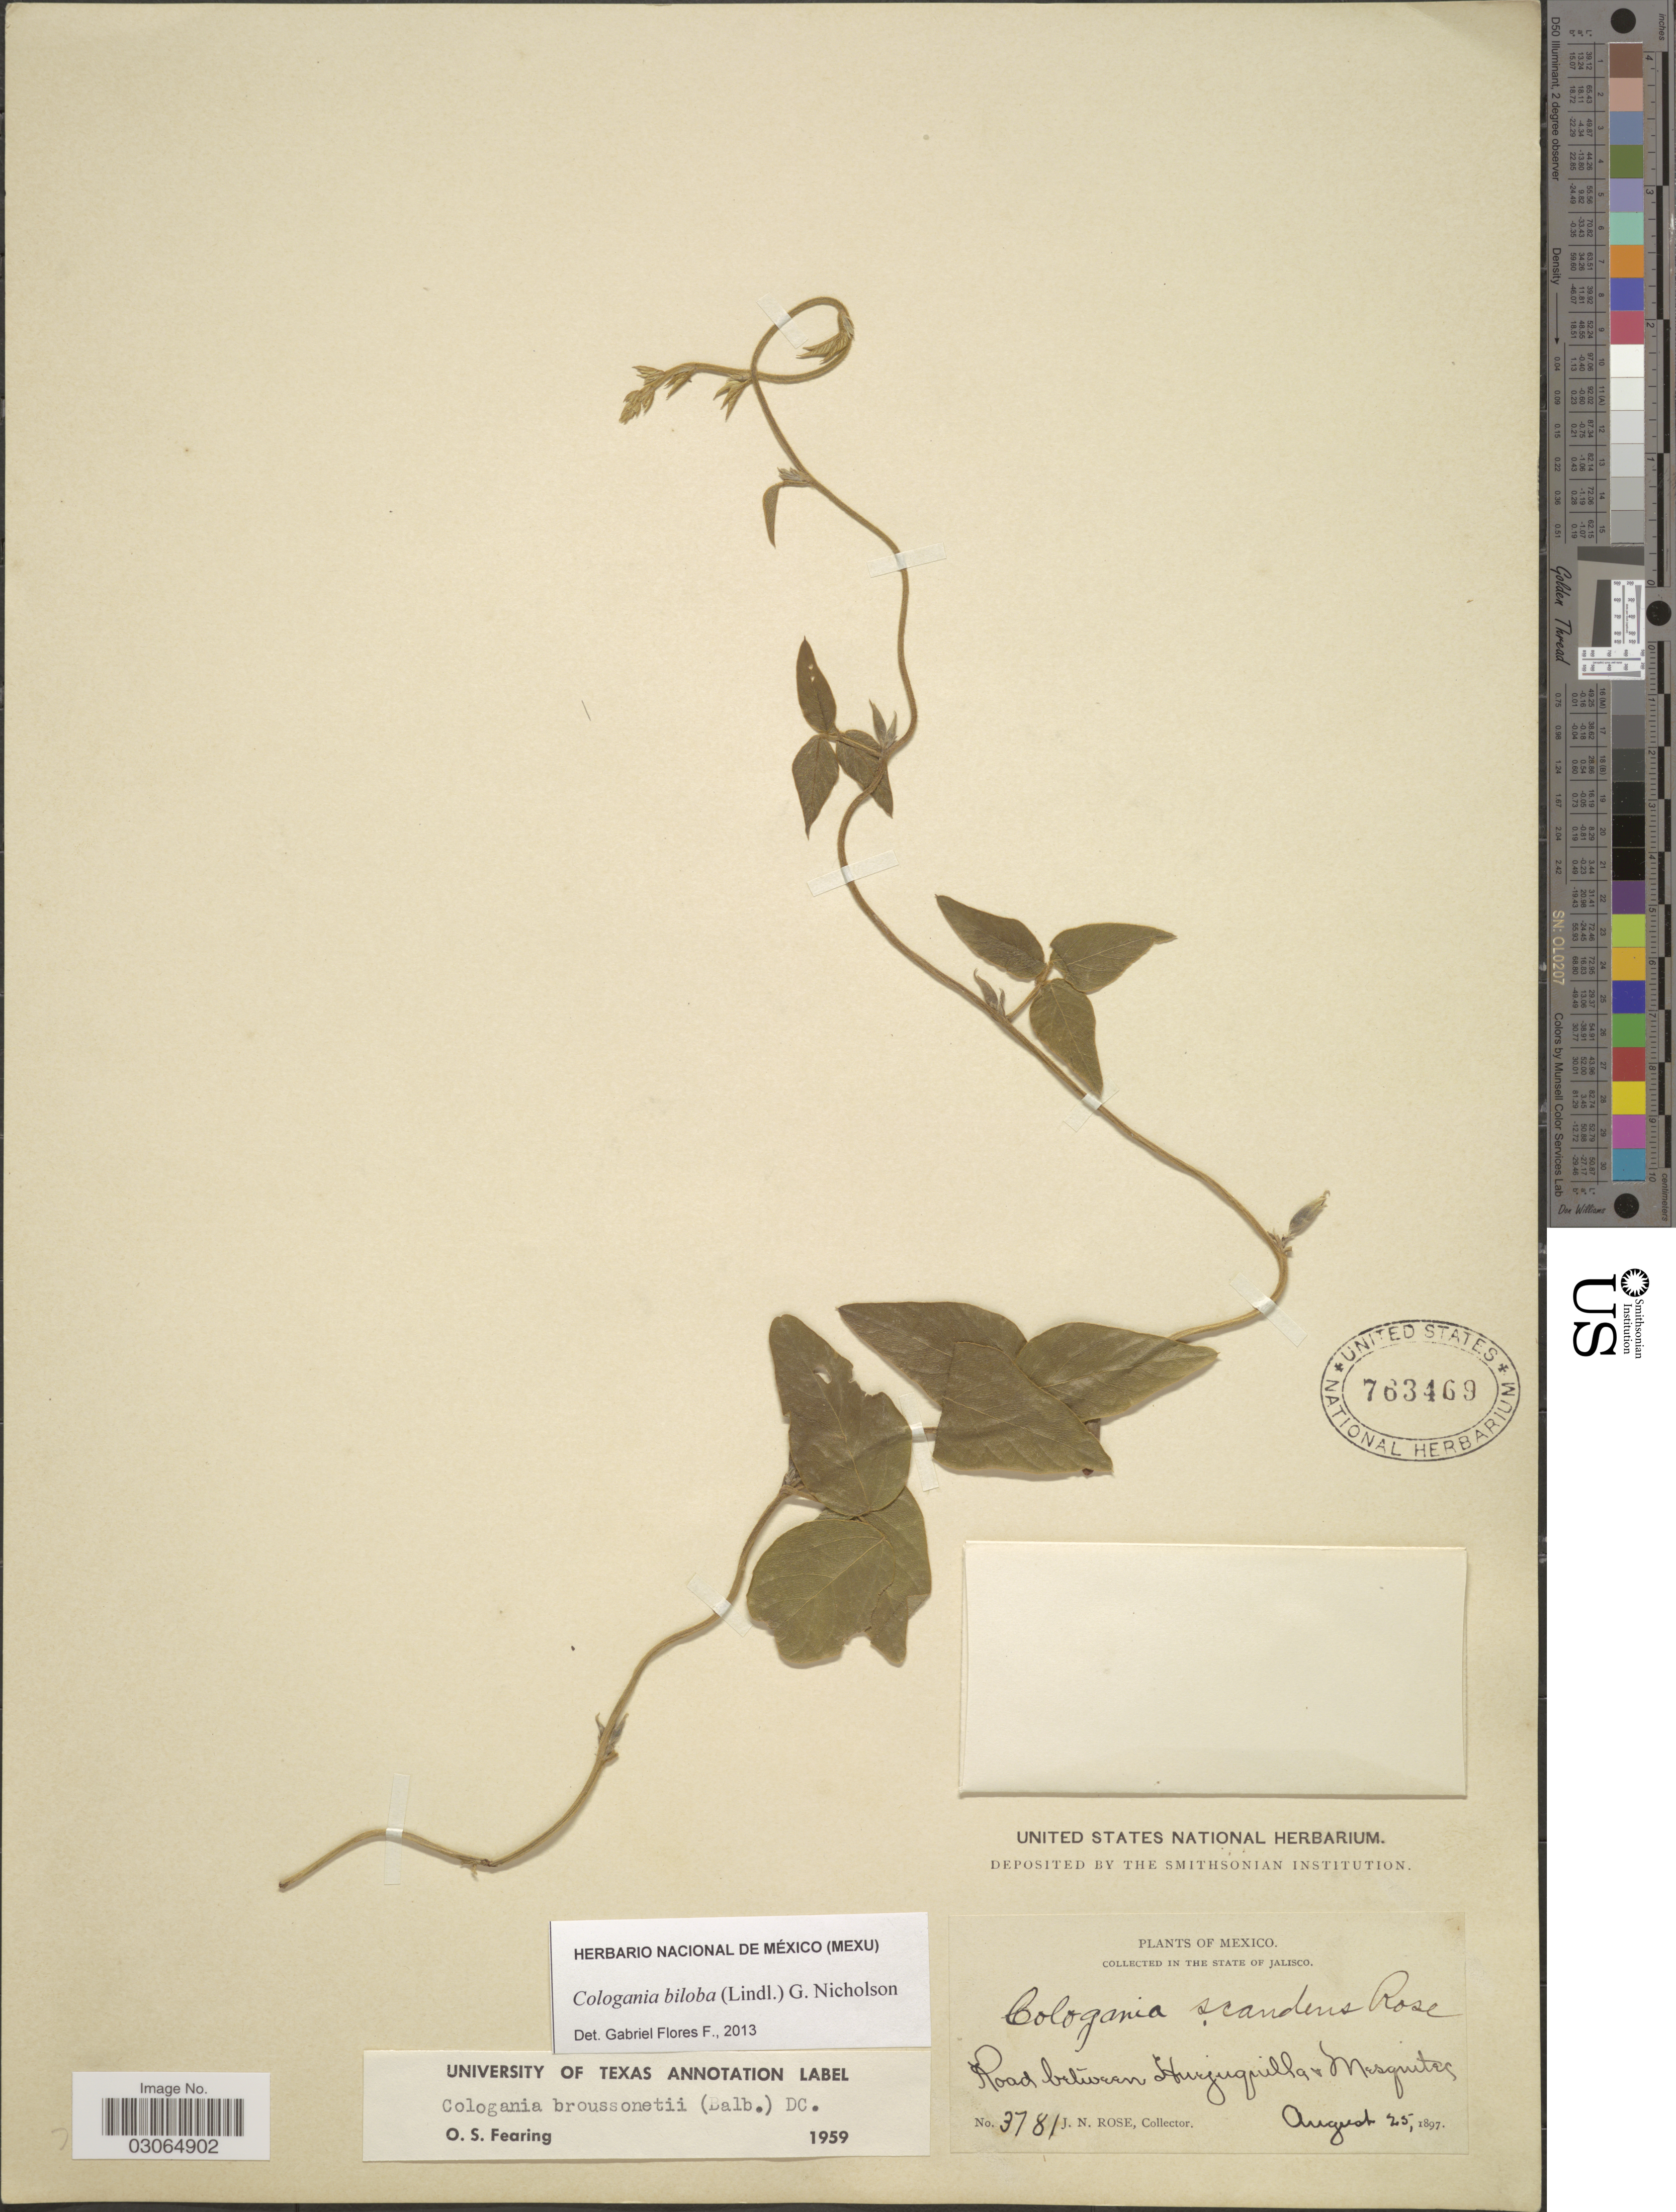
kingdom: Plantae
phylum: Tracheophyta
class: Magnoliopsida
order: Fabales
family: Fabaceae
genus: Cologania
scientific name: Cologania biloba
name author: (Lindl.) G. Nicholson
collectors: J. N. Rose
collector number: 3781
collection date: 1897-08-25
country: Mexico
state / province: Jalisco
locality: Road between Huejuquilla & Mesquites.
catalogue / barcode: US 763469